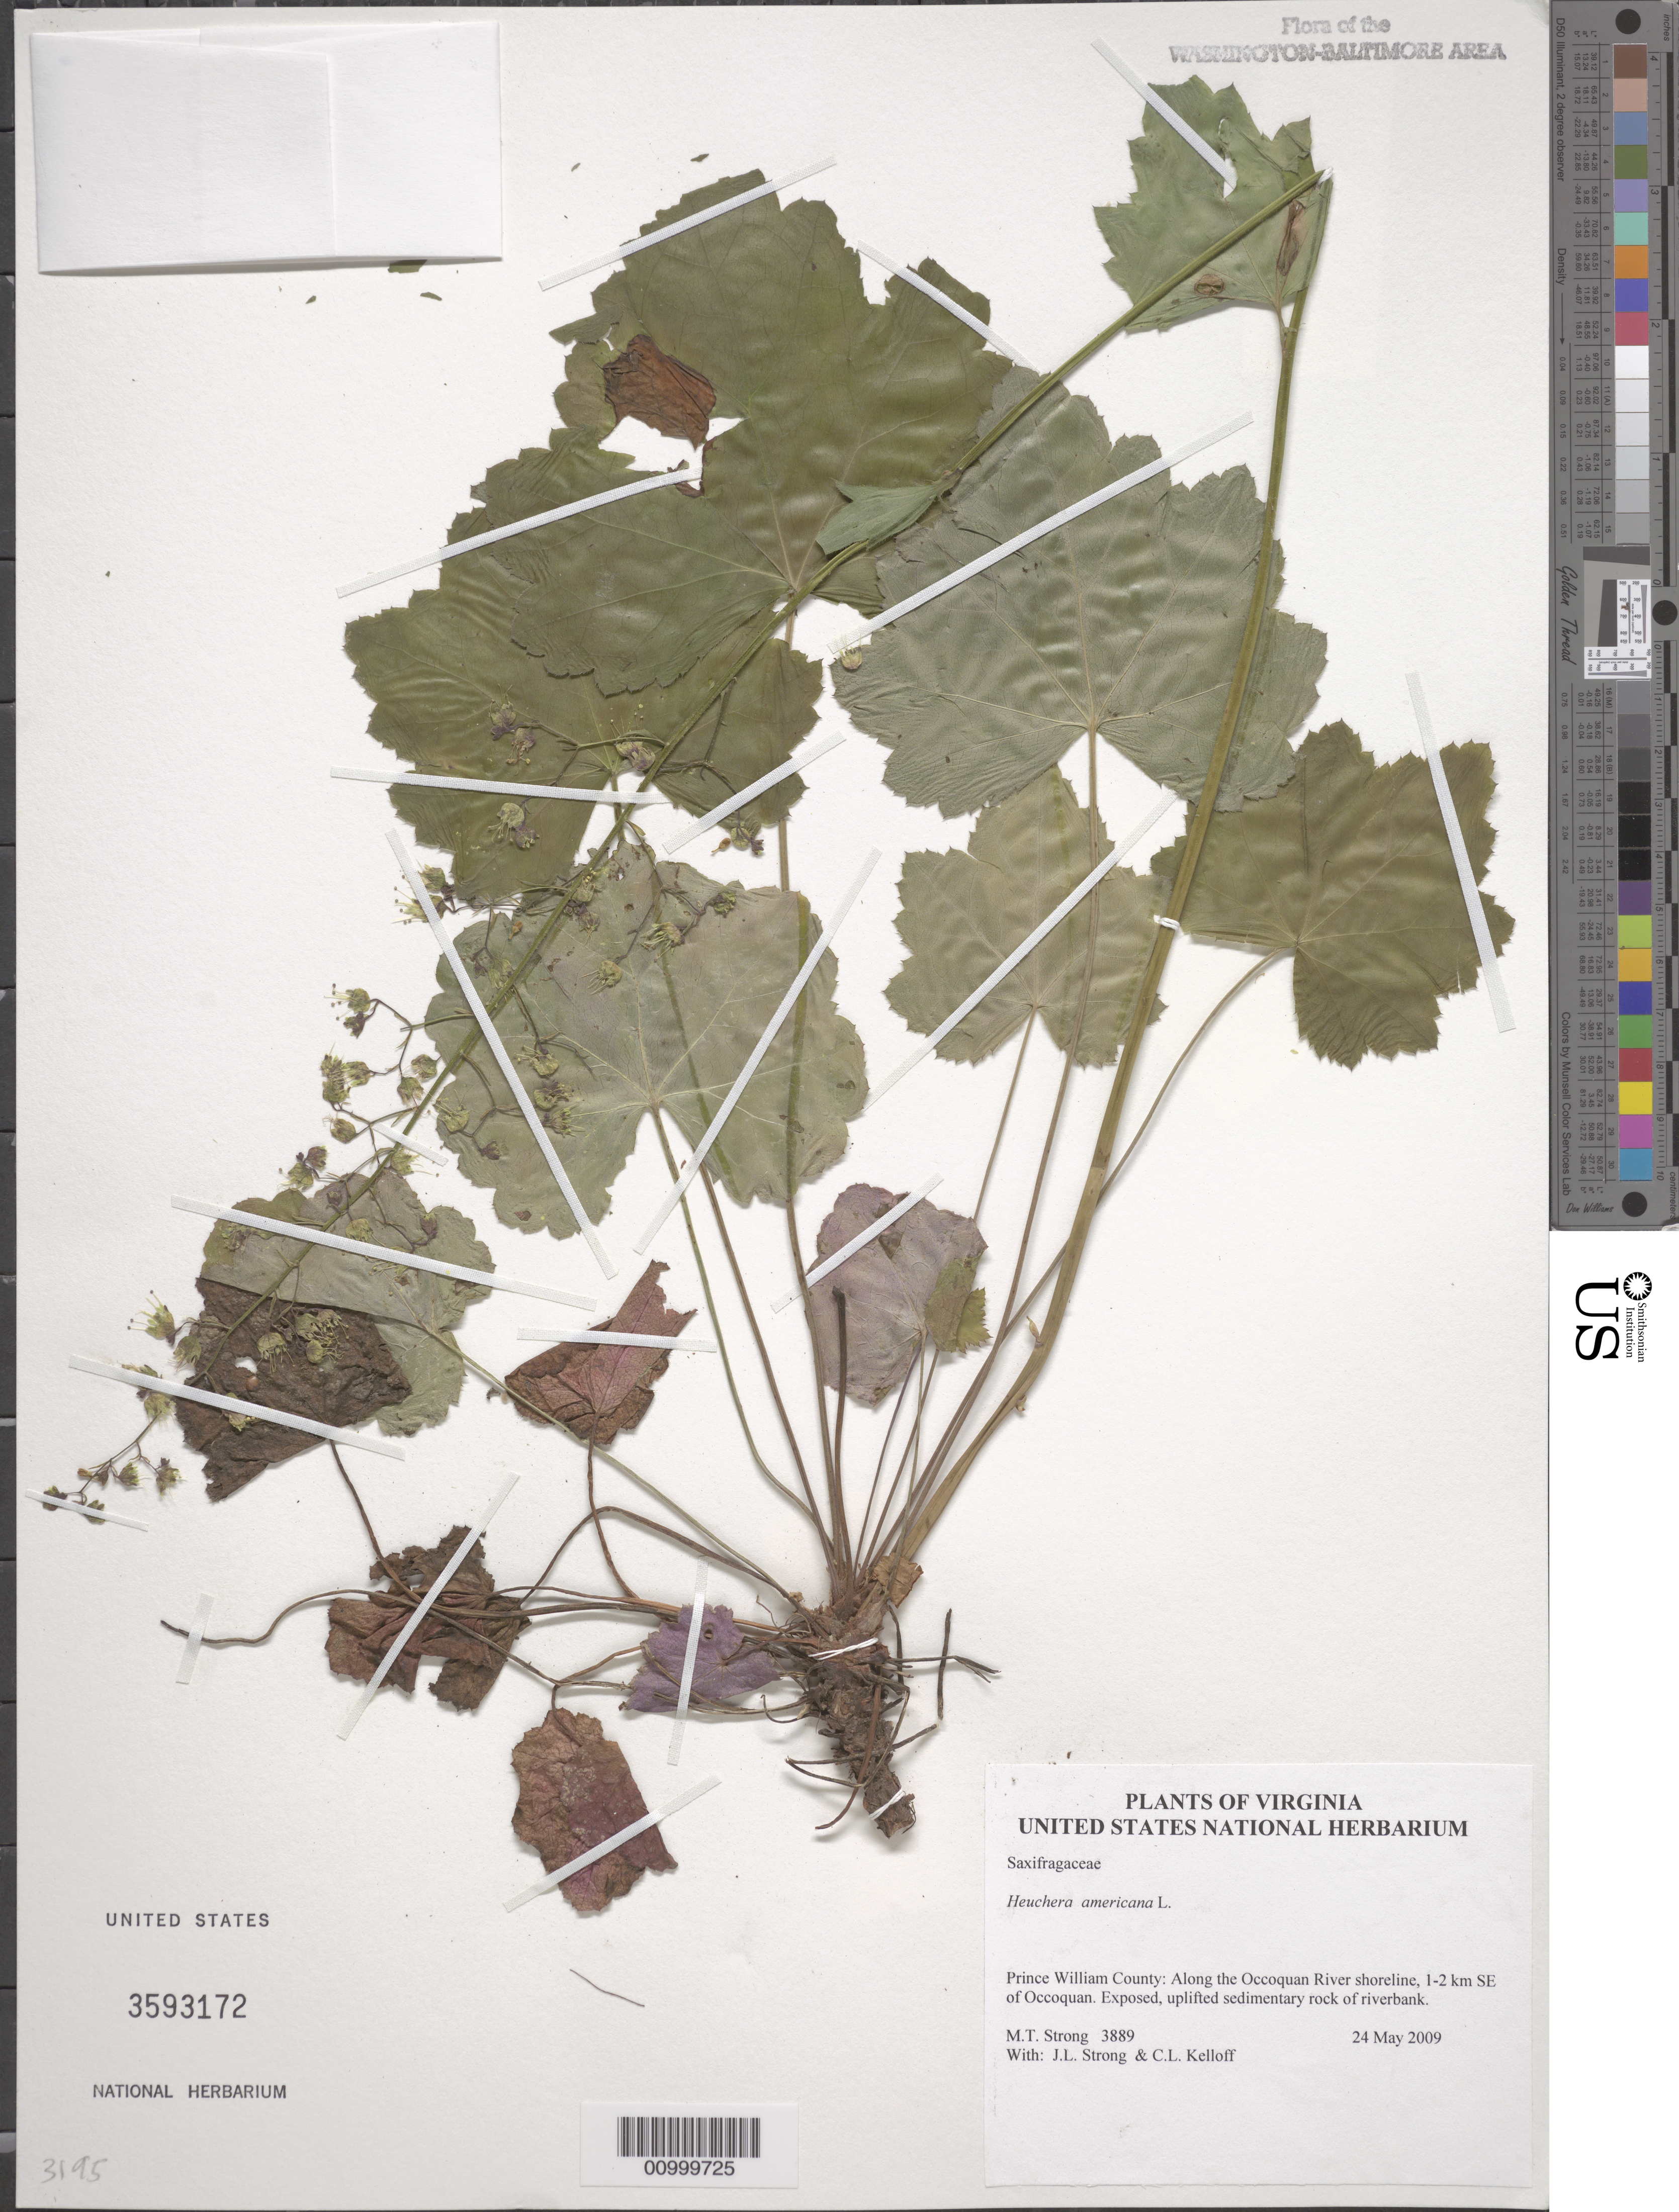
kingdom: Plantae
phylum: Tracheophyta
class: Magnoliopsida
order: Saxifragales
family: Saxifragaceae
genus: Heuchera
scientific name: Heuchera americana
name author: L.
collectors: M. T. Strong, J. L. Strong & C. L. Kelloff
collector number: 3889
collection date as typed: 24 May 2009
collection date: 2009-05-24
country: United States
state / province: Virginia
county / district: Prince William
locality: Along the Occoquan River shoreline, 1-2 SE of Occoquan.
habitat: exposed uplifted sedimentary rock of riverbank.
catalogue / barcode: US 3593172